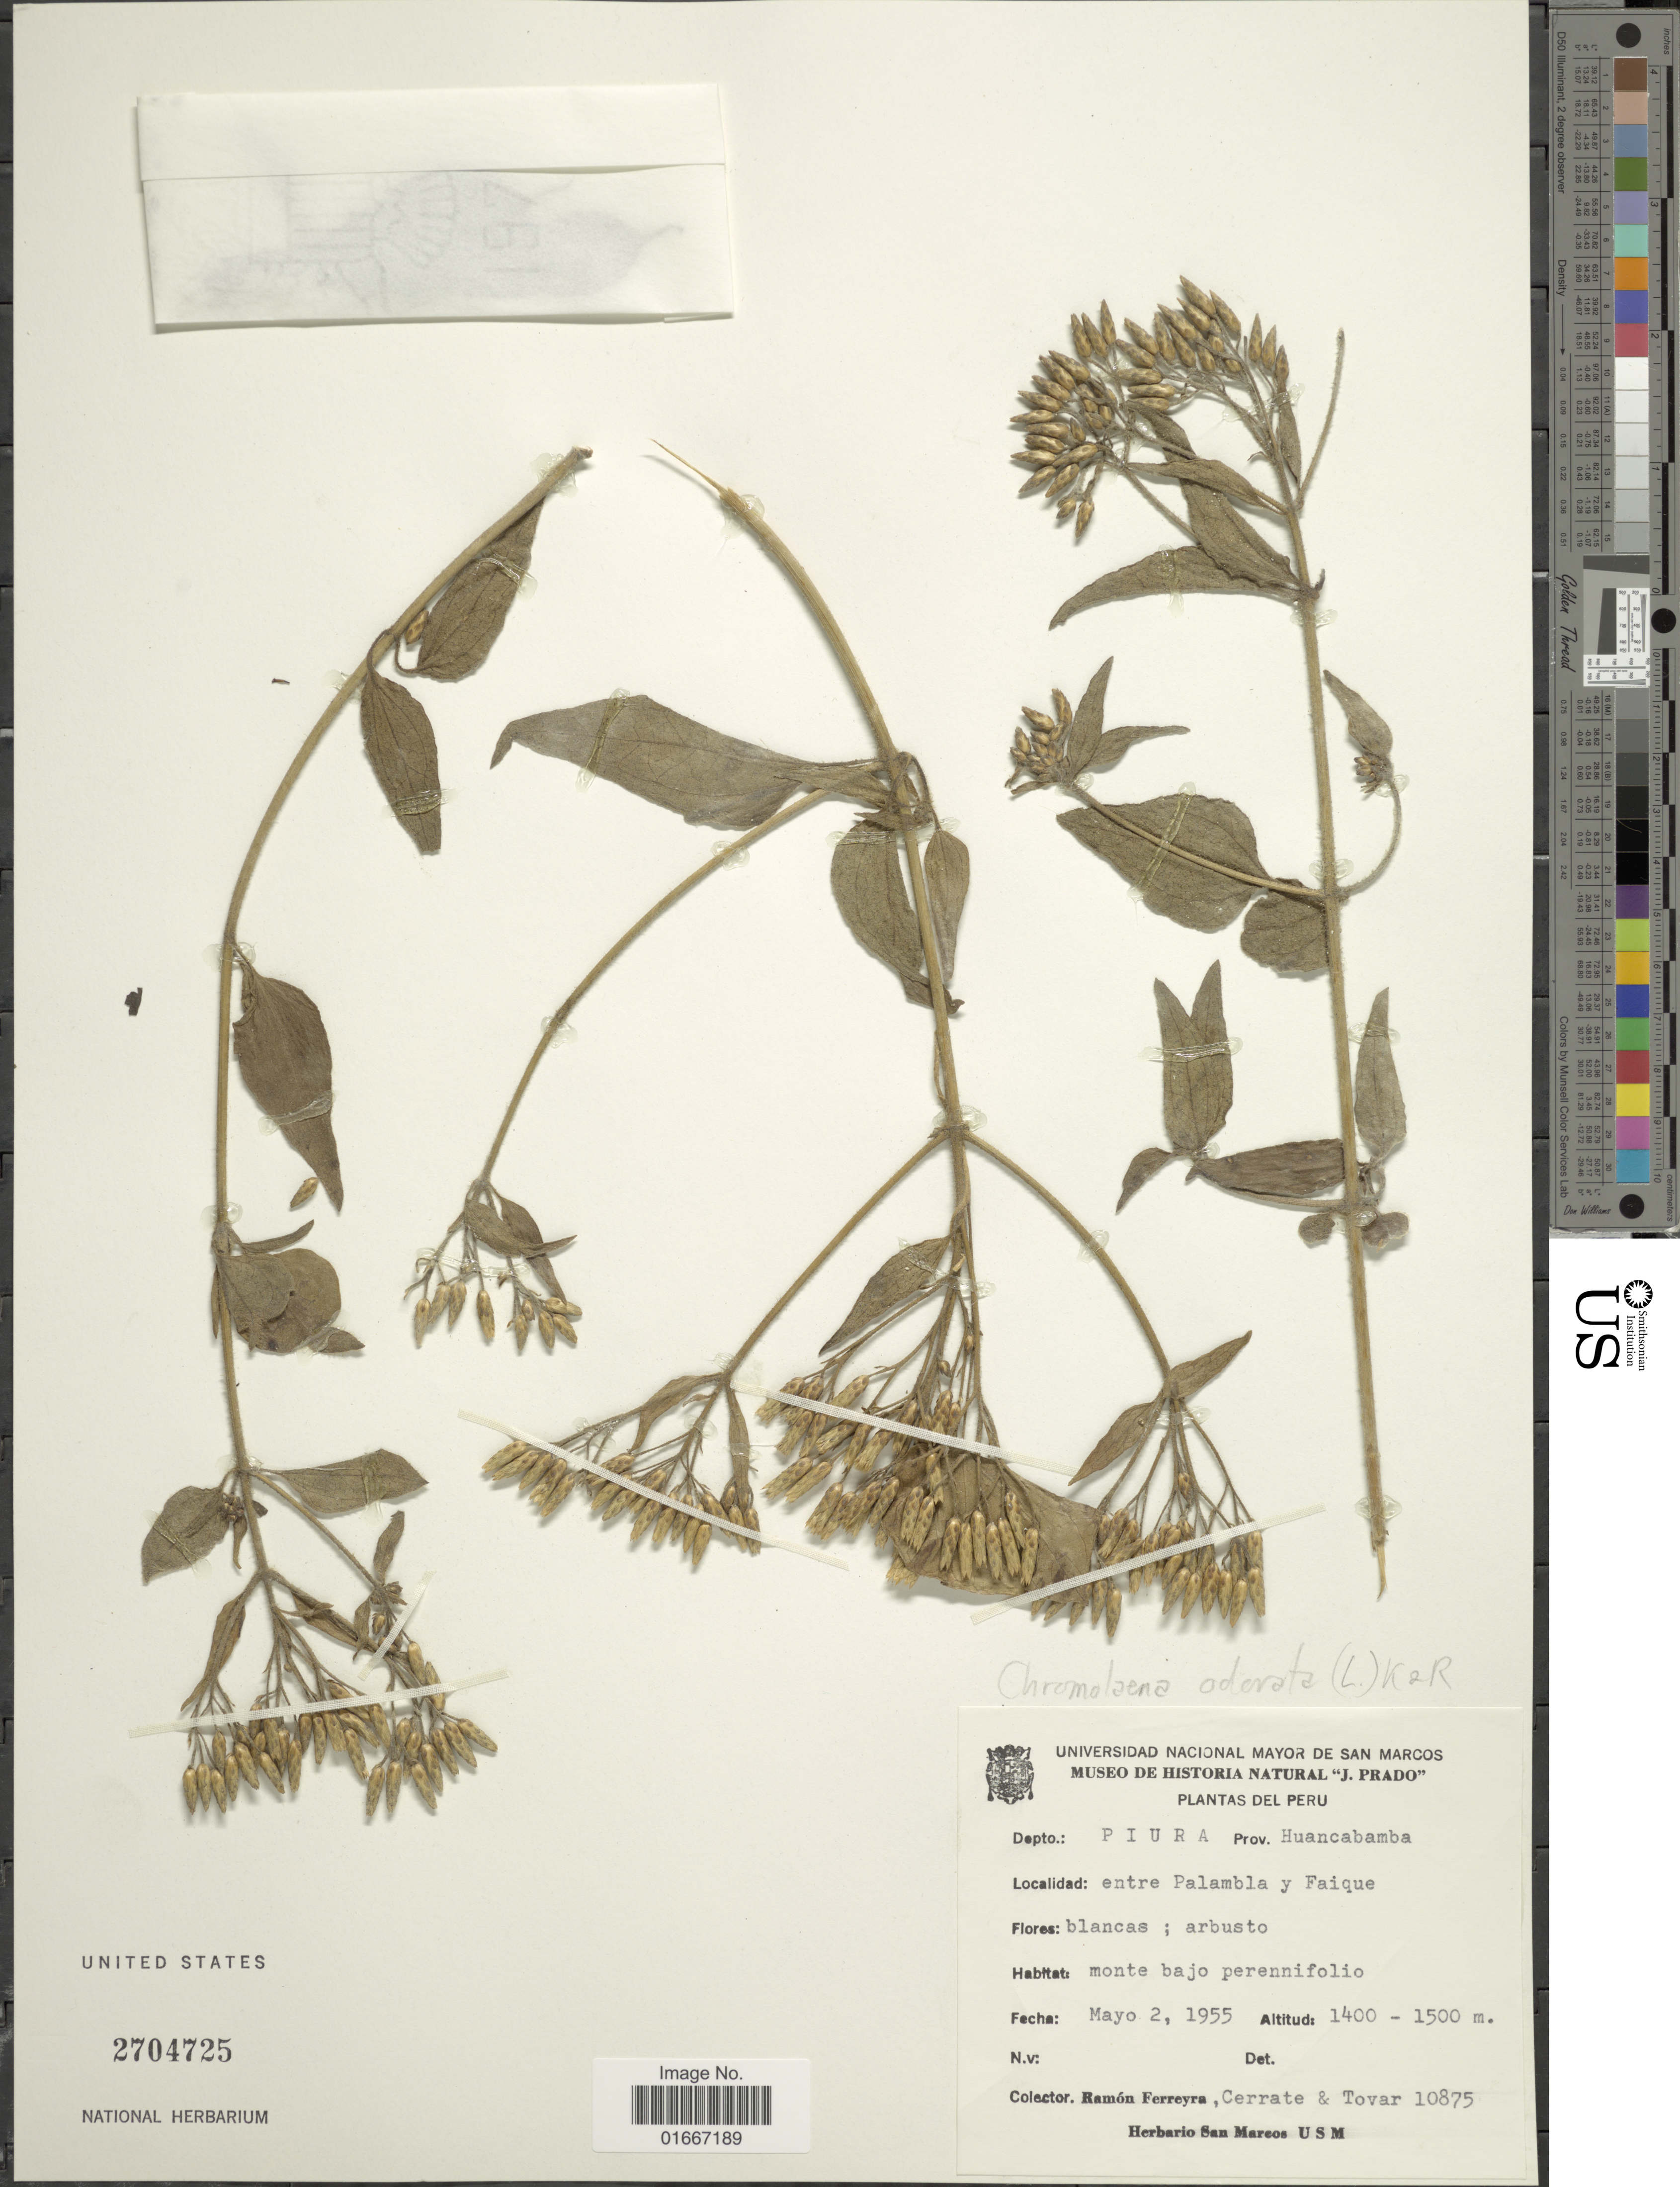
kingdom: Plantae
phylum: Tracheophyta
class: Magnoliopsida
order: Asterales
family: Asteraceae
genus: Chromolaena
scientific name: Chromolaena odorata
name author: (L.) R.M. King & H. Rob.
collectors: R. A. Ferreyra, Cerrate & -. Tovar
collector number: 10875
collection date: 1955-05-02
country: Peru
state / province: Piura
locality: Prov. Huancabamba, entre Palambla y Faique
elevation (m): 1400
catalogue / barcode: US 2704725